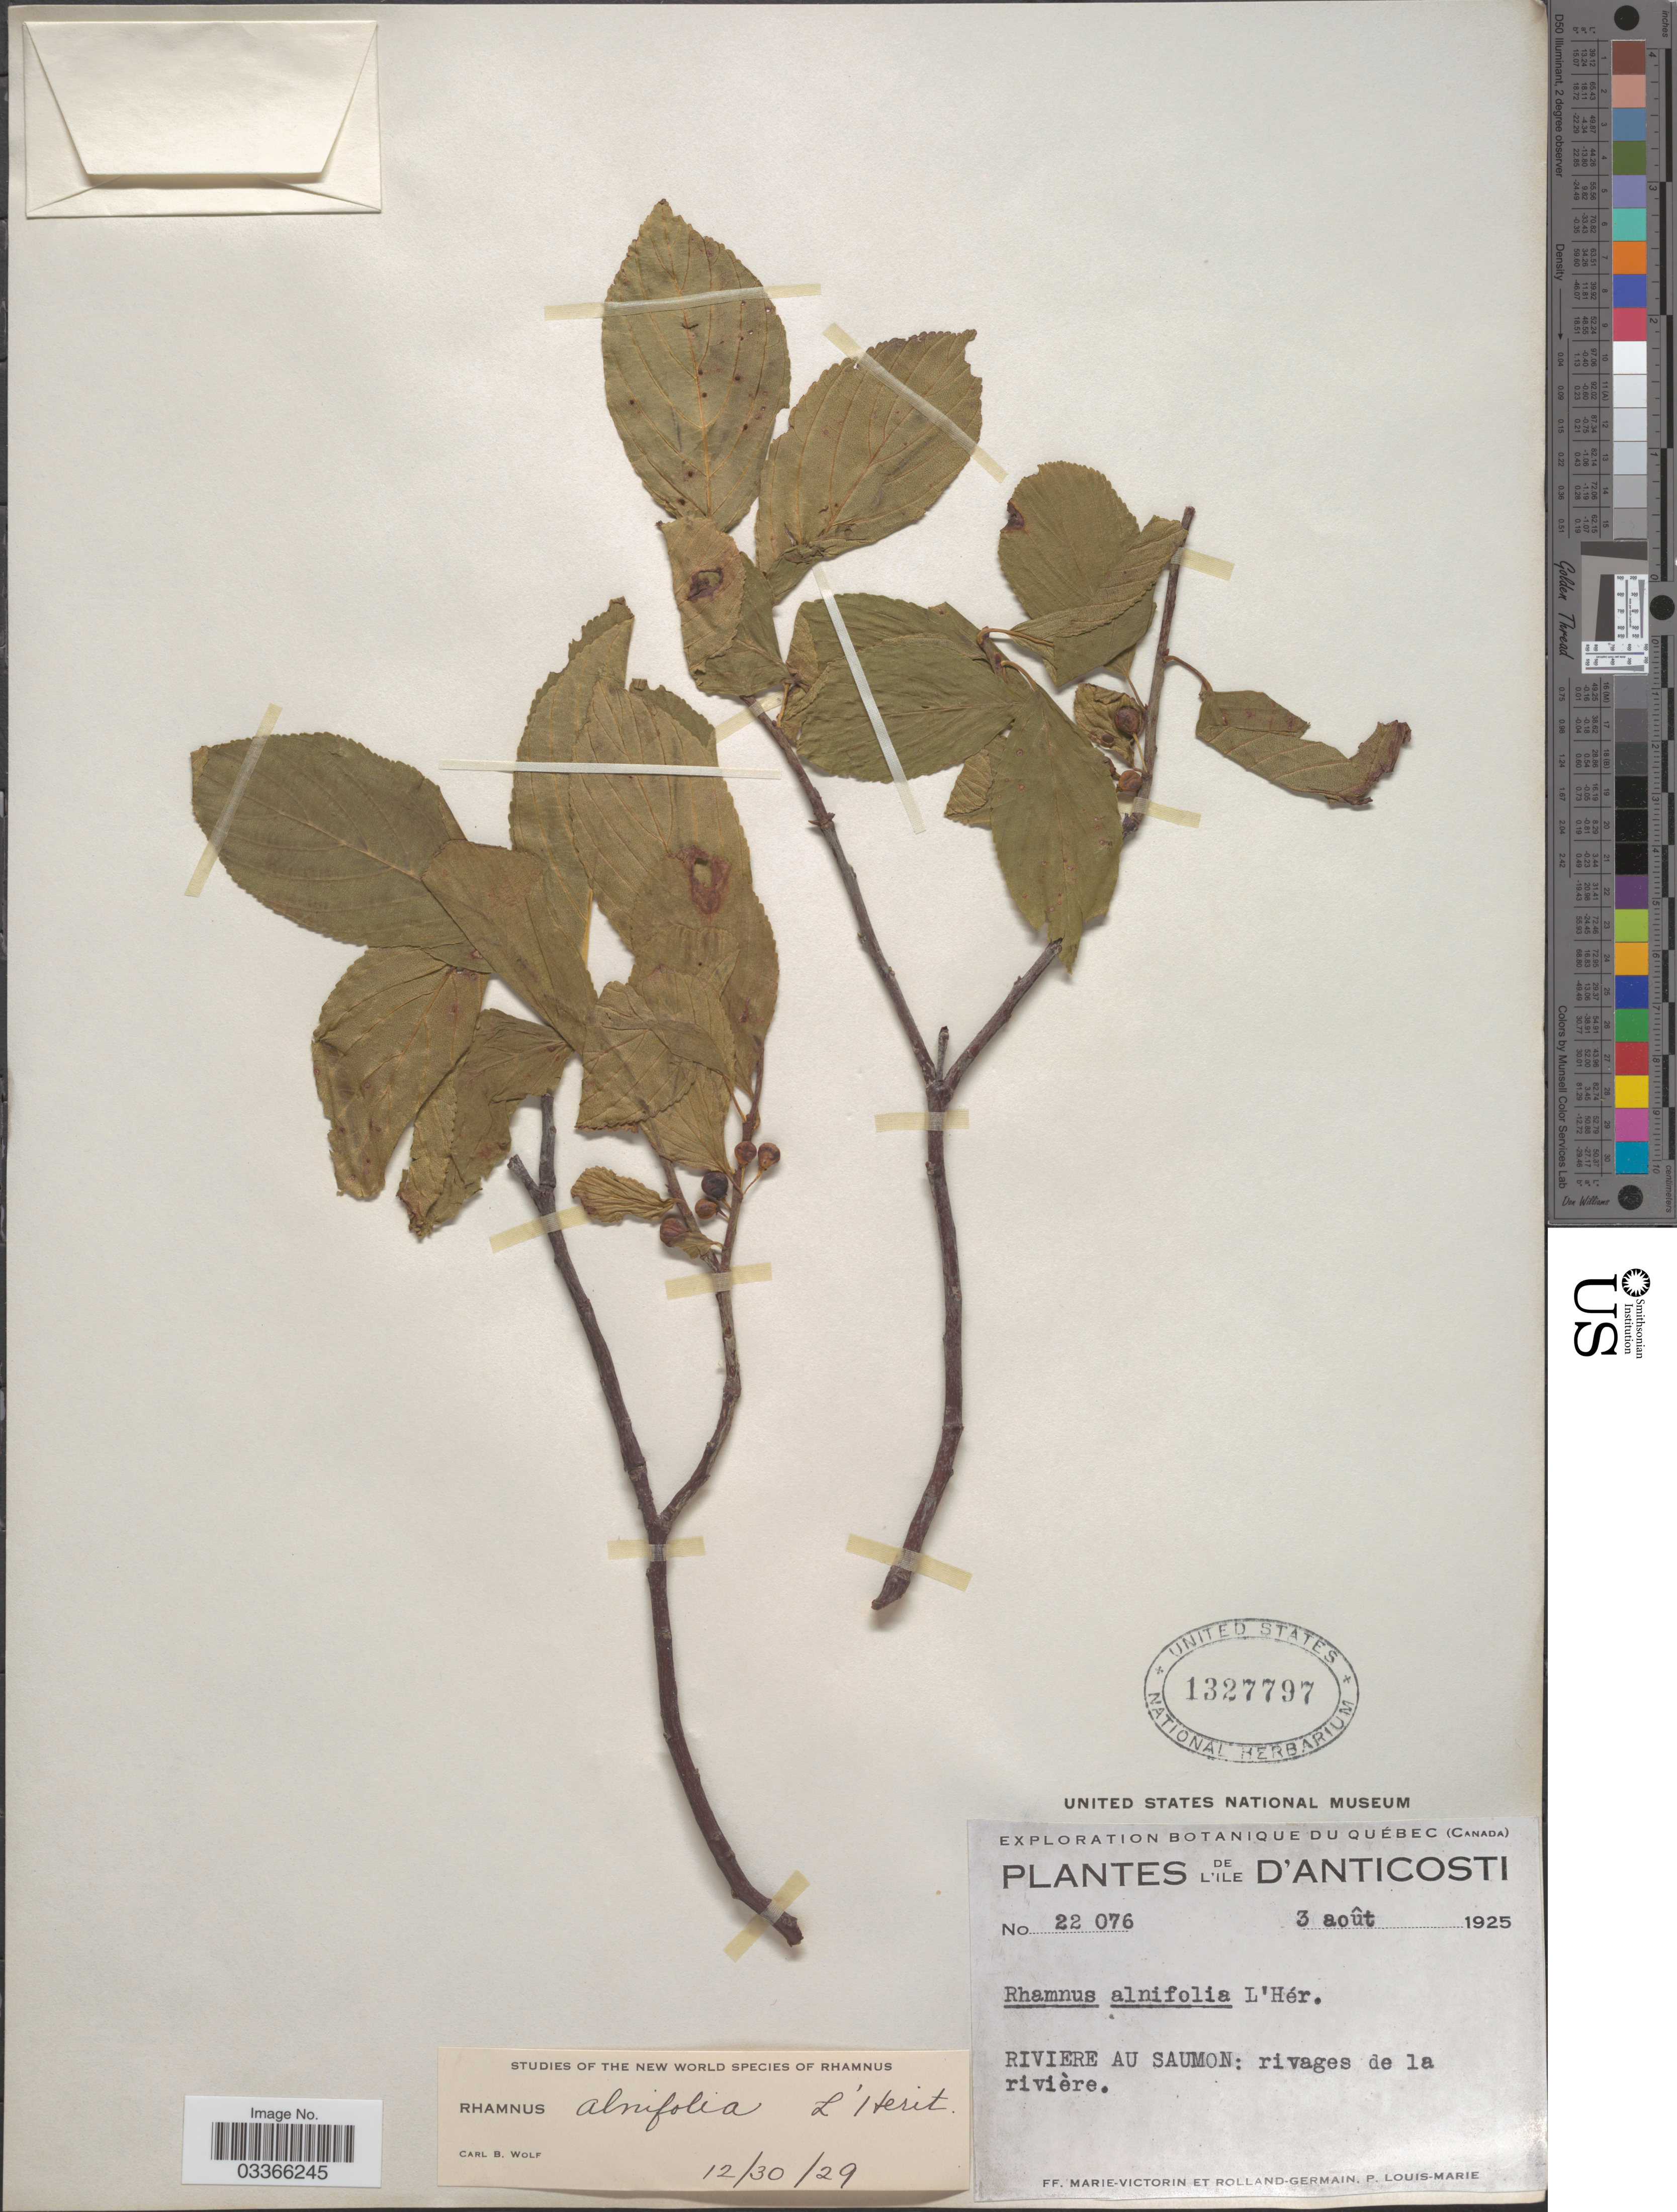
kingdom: Plantae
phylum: Tracheophyta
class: Magnoliopsida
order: Rosales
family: Rhamnaceae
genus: Rhamnus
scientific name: Rhamnus alnifolia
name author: L'Hér.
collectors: F. Marie-Victorin & Rolland-Germain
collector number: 22076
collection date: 1925-08-03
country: Canada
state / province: Quebec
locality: De L'ile D'Anticosti, Riviere au Saumon: rivages de la rivière.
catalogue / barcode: US 1327797